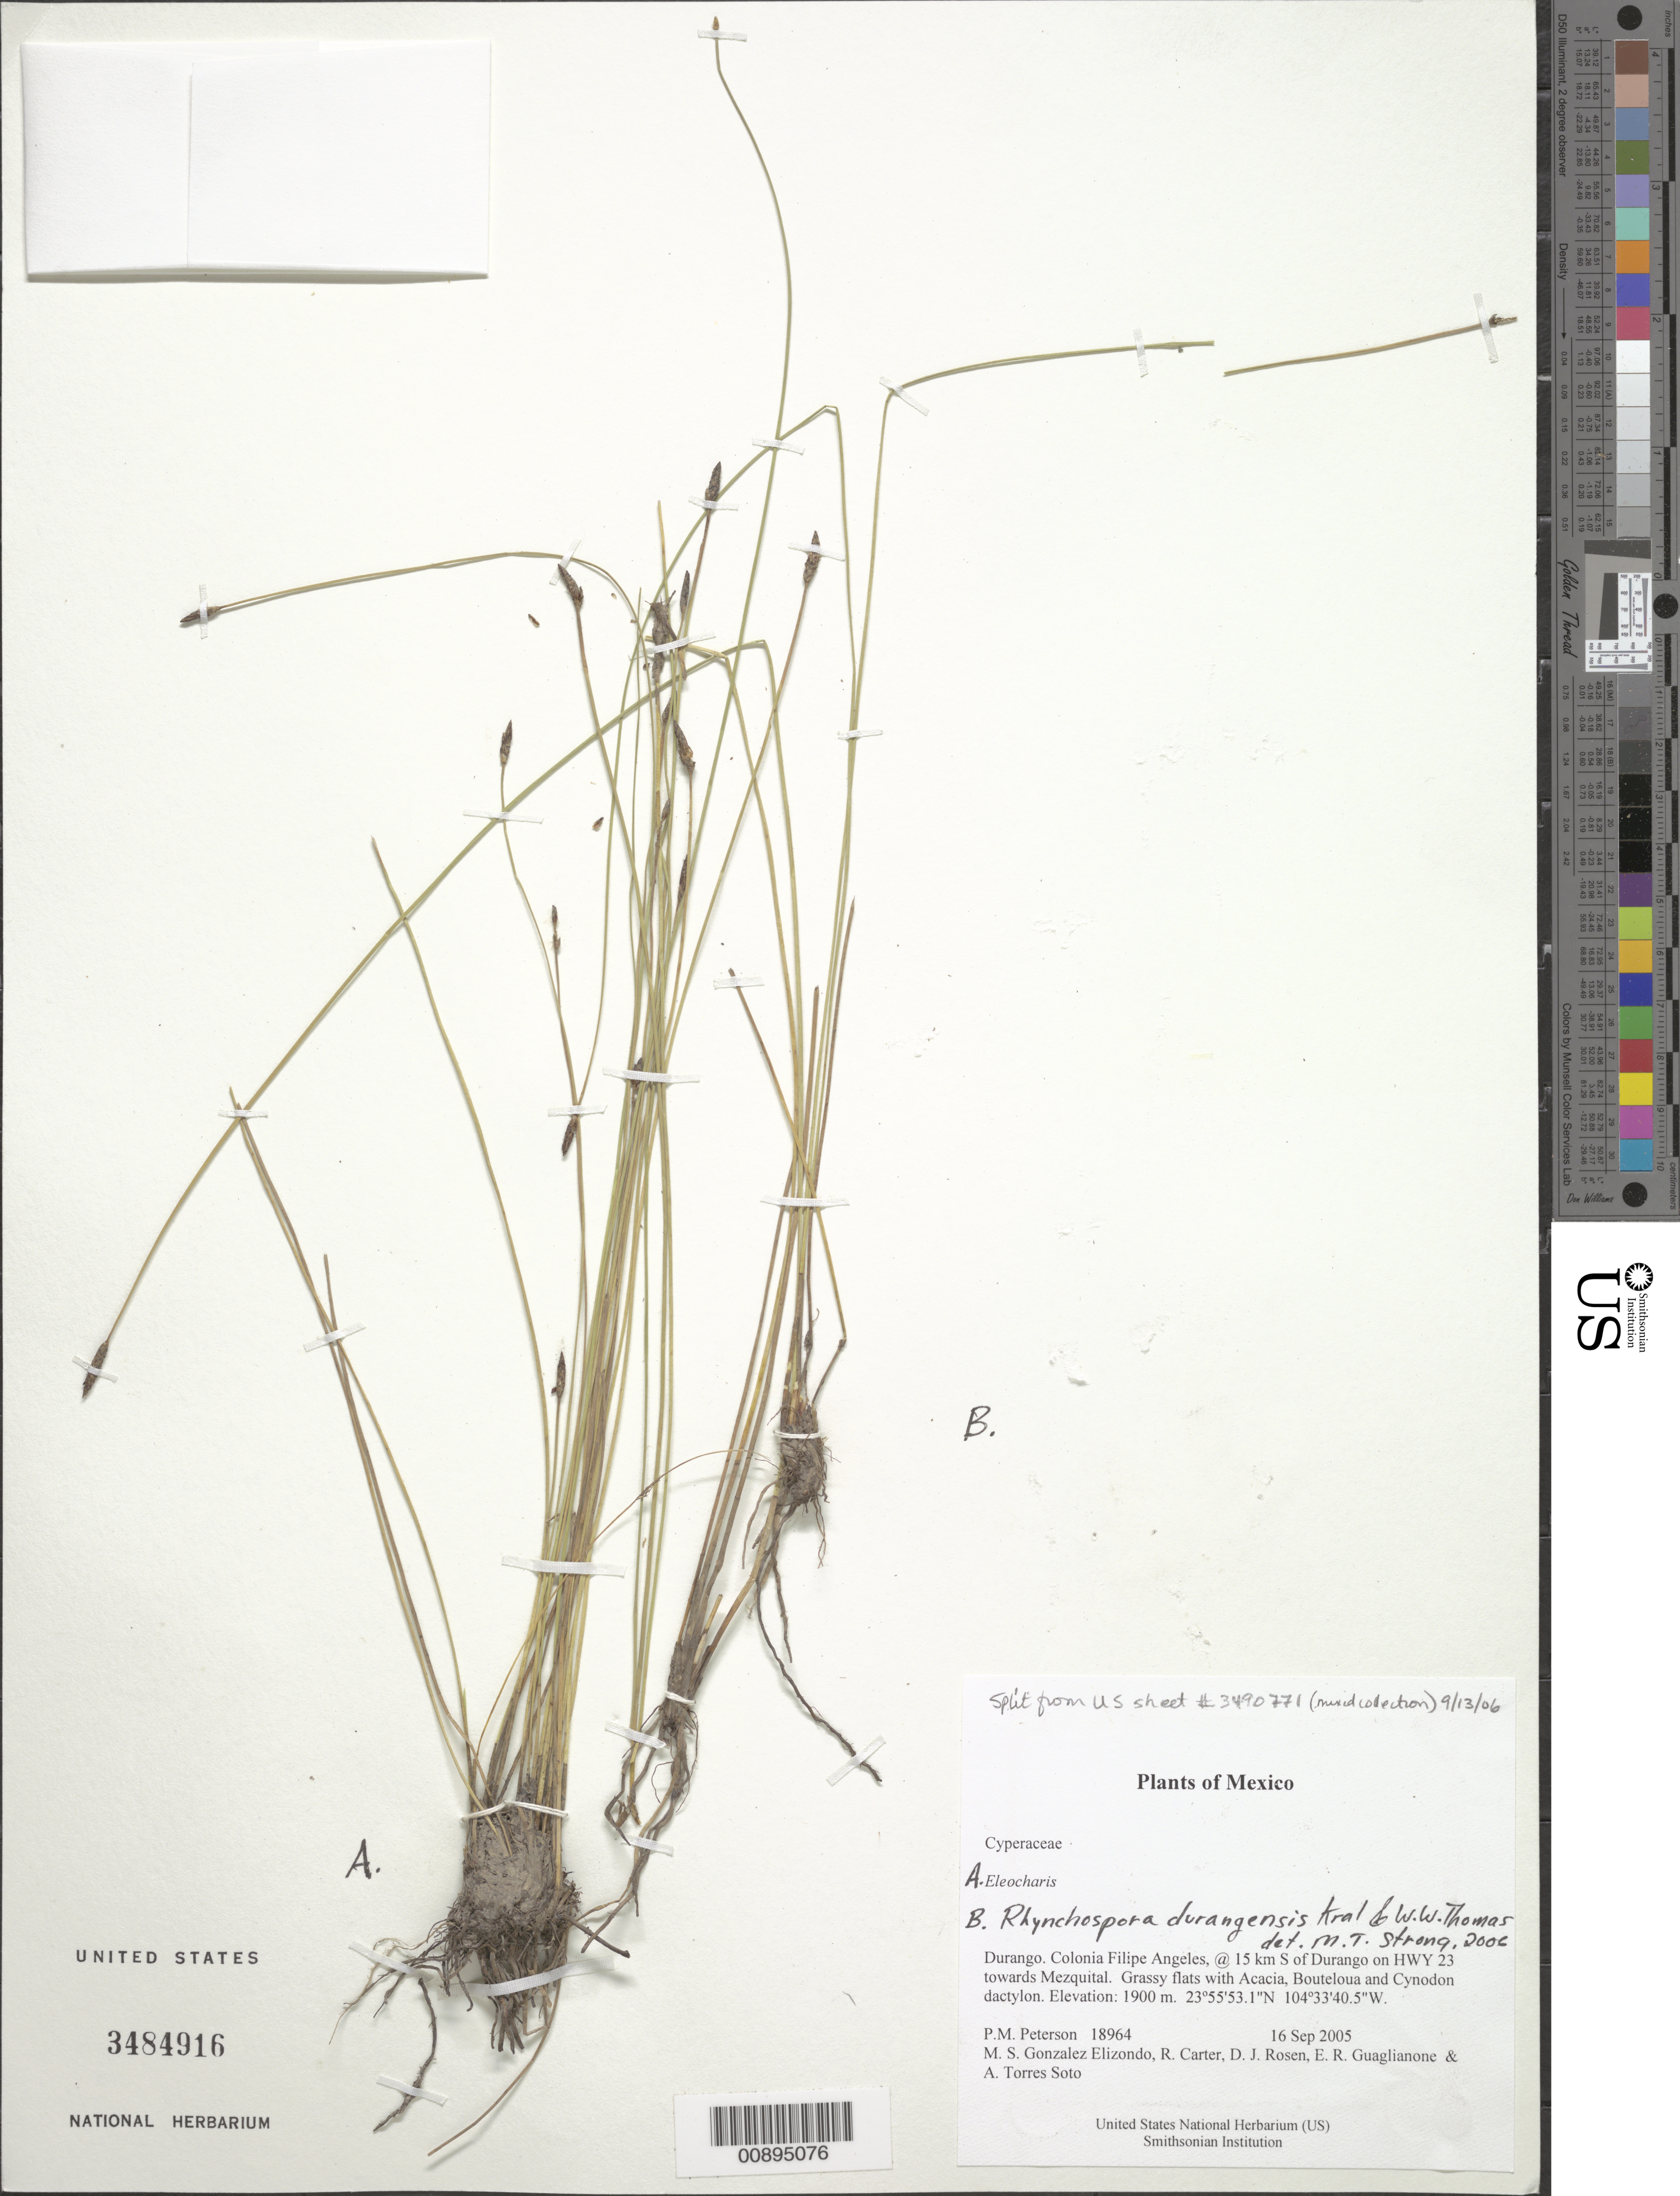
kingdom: Plantae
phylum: Tracheophyta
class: Liliopsida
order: Poales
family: Cyperaceae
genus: Eleocharis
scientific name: Eleocharis xyridiformis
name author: Fernald & Brackett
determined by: Gonzalez, Sophie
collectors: P. M. Peterson, M. S. González-Elizondo, R. Carter, D. J. Rosen, E. R. Guaglianone & A. Torres Soto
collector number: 18964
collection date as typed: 16 Sep 2005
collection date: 2005-09-16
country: Mexico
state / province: Durango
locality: Colonia Filipe Angeles, @ 15 km S of Durango on HWY 23 towards Mezquital. Grassy flats with Acacia, Bouteloua and Cynodon dactylon.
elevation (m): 1900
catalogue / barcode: US 3484916